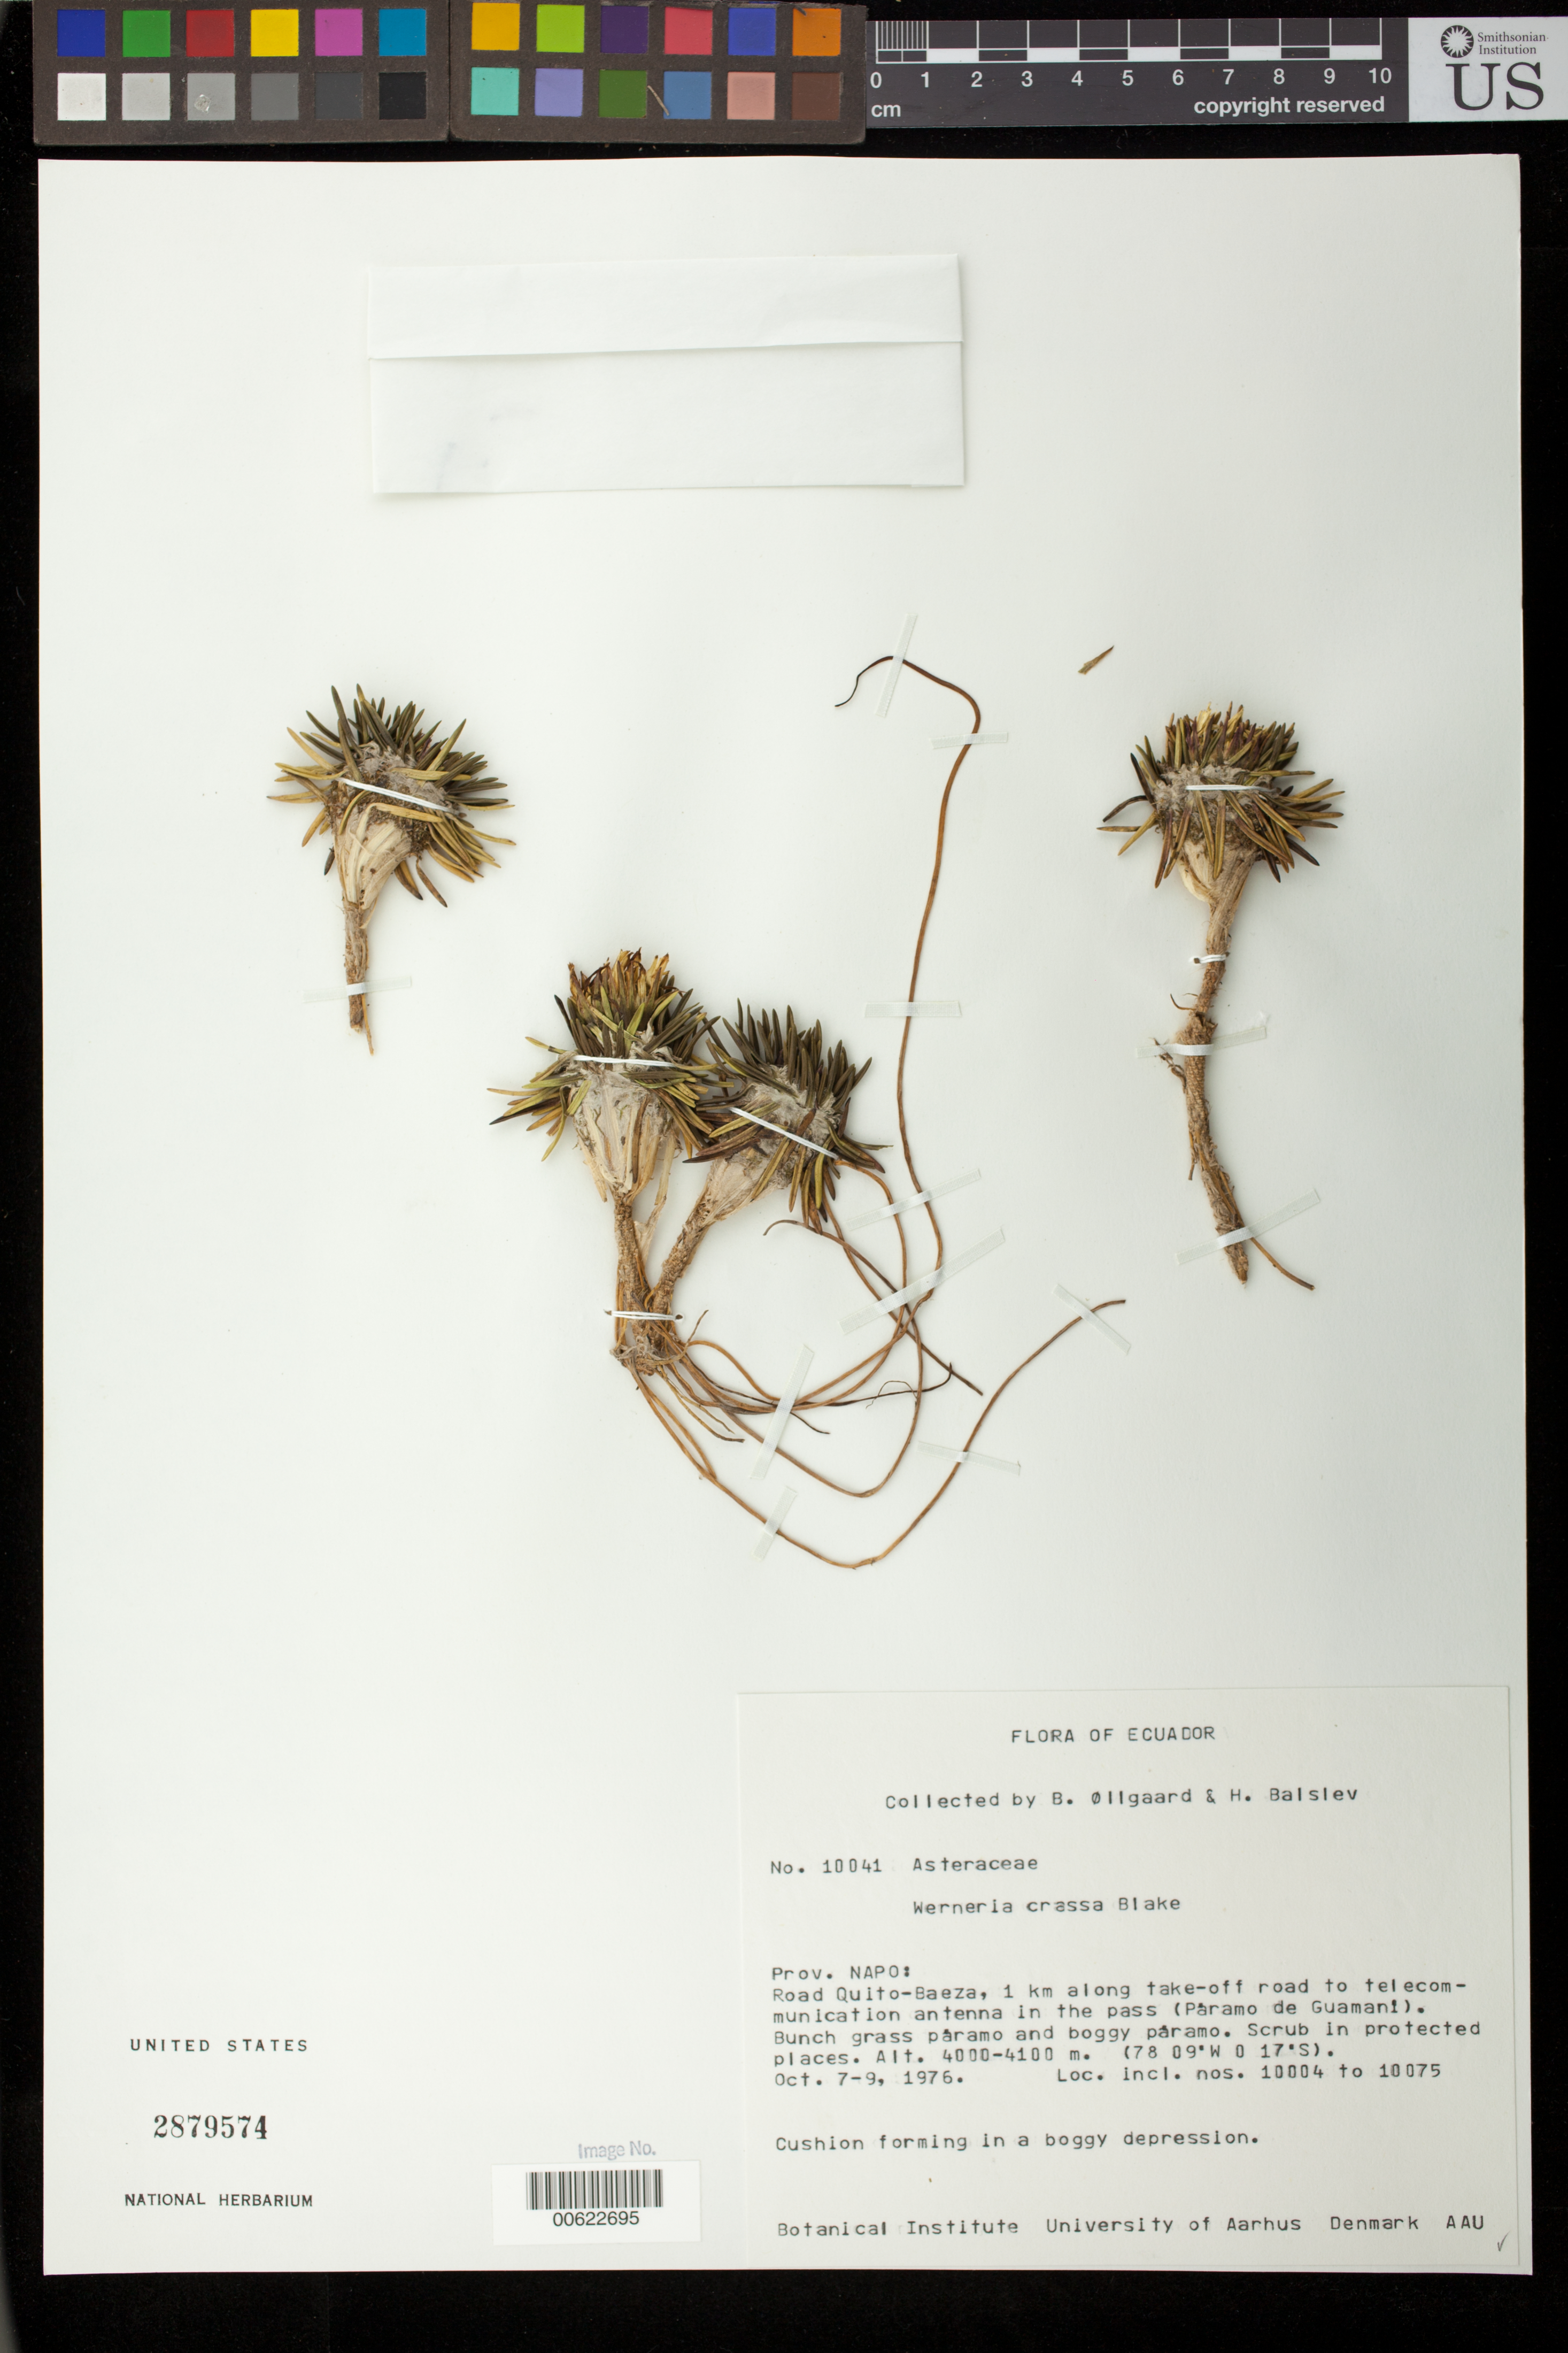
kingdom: Plantae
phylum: Tracheophyta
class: Magnoliopsida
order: Asterales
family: Asteraceae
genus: Xenophyllum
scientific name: Xenophyllum crassum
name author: (S.F. Blake) V.A. Funk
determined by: Funk, Vicki A., (BOT), Smithsonian Institution - National Museum of Natural History (UNITED STATES)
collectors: B. Øllgaard & H. Balslev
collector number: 10041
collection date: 1976-10-07/1976-10-09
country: Ecuador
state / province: Napo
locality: Road Quito-Baeza, 1 km along take-off road to telecommunication antenna in the pass (Paramo de Guamani)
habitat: Grass paramo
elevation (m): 4000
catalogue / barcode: US 2879574